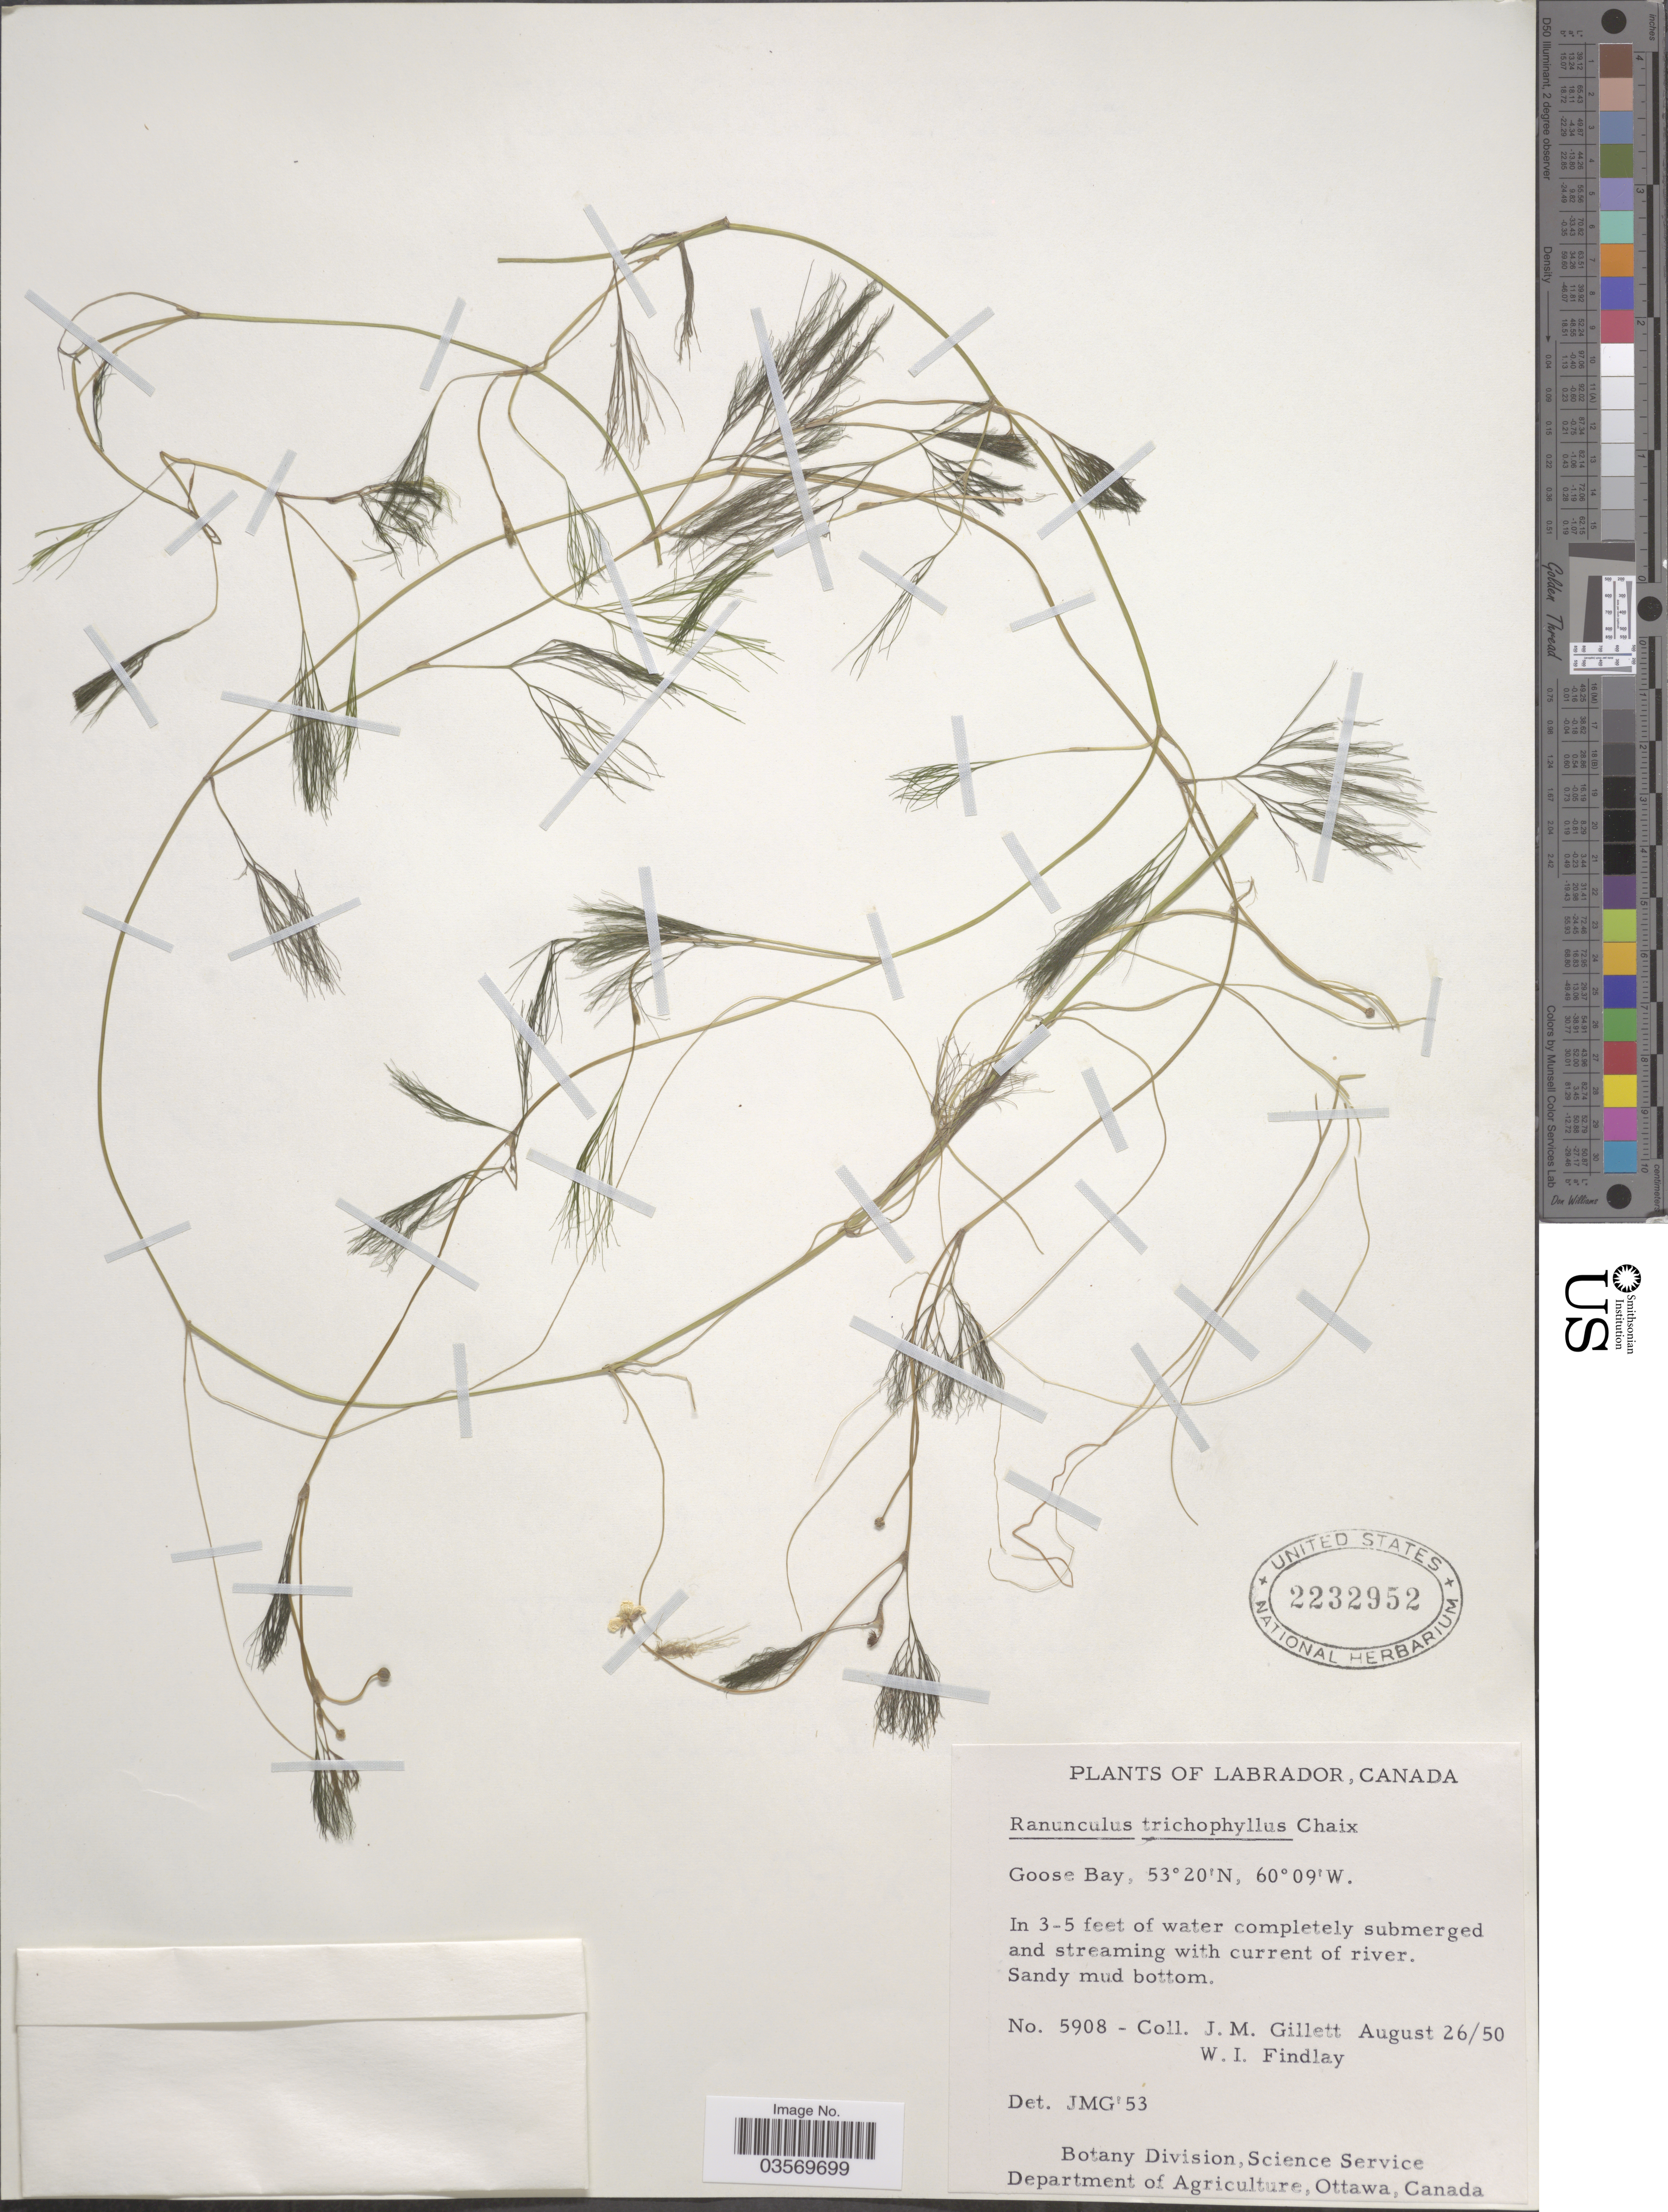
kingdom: Plantae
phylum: Tracheophyta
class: Magnoliopsida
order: Ranunculales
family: Ranunculaceae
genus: Ranunculus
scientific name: Ranunculus trichophyllus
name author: Chaix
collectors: J. M. Gillett & W. Findlay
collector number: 5908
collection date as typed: Transcribed d/m/y: 26/8/50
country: Canada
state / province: Newfoundland and Labrador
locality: Labrador. Goose Bay.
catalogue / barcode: US 2232952